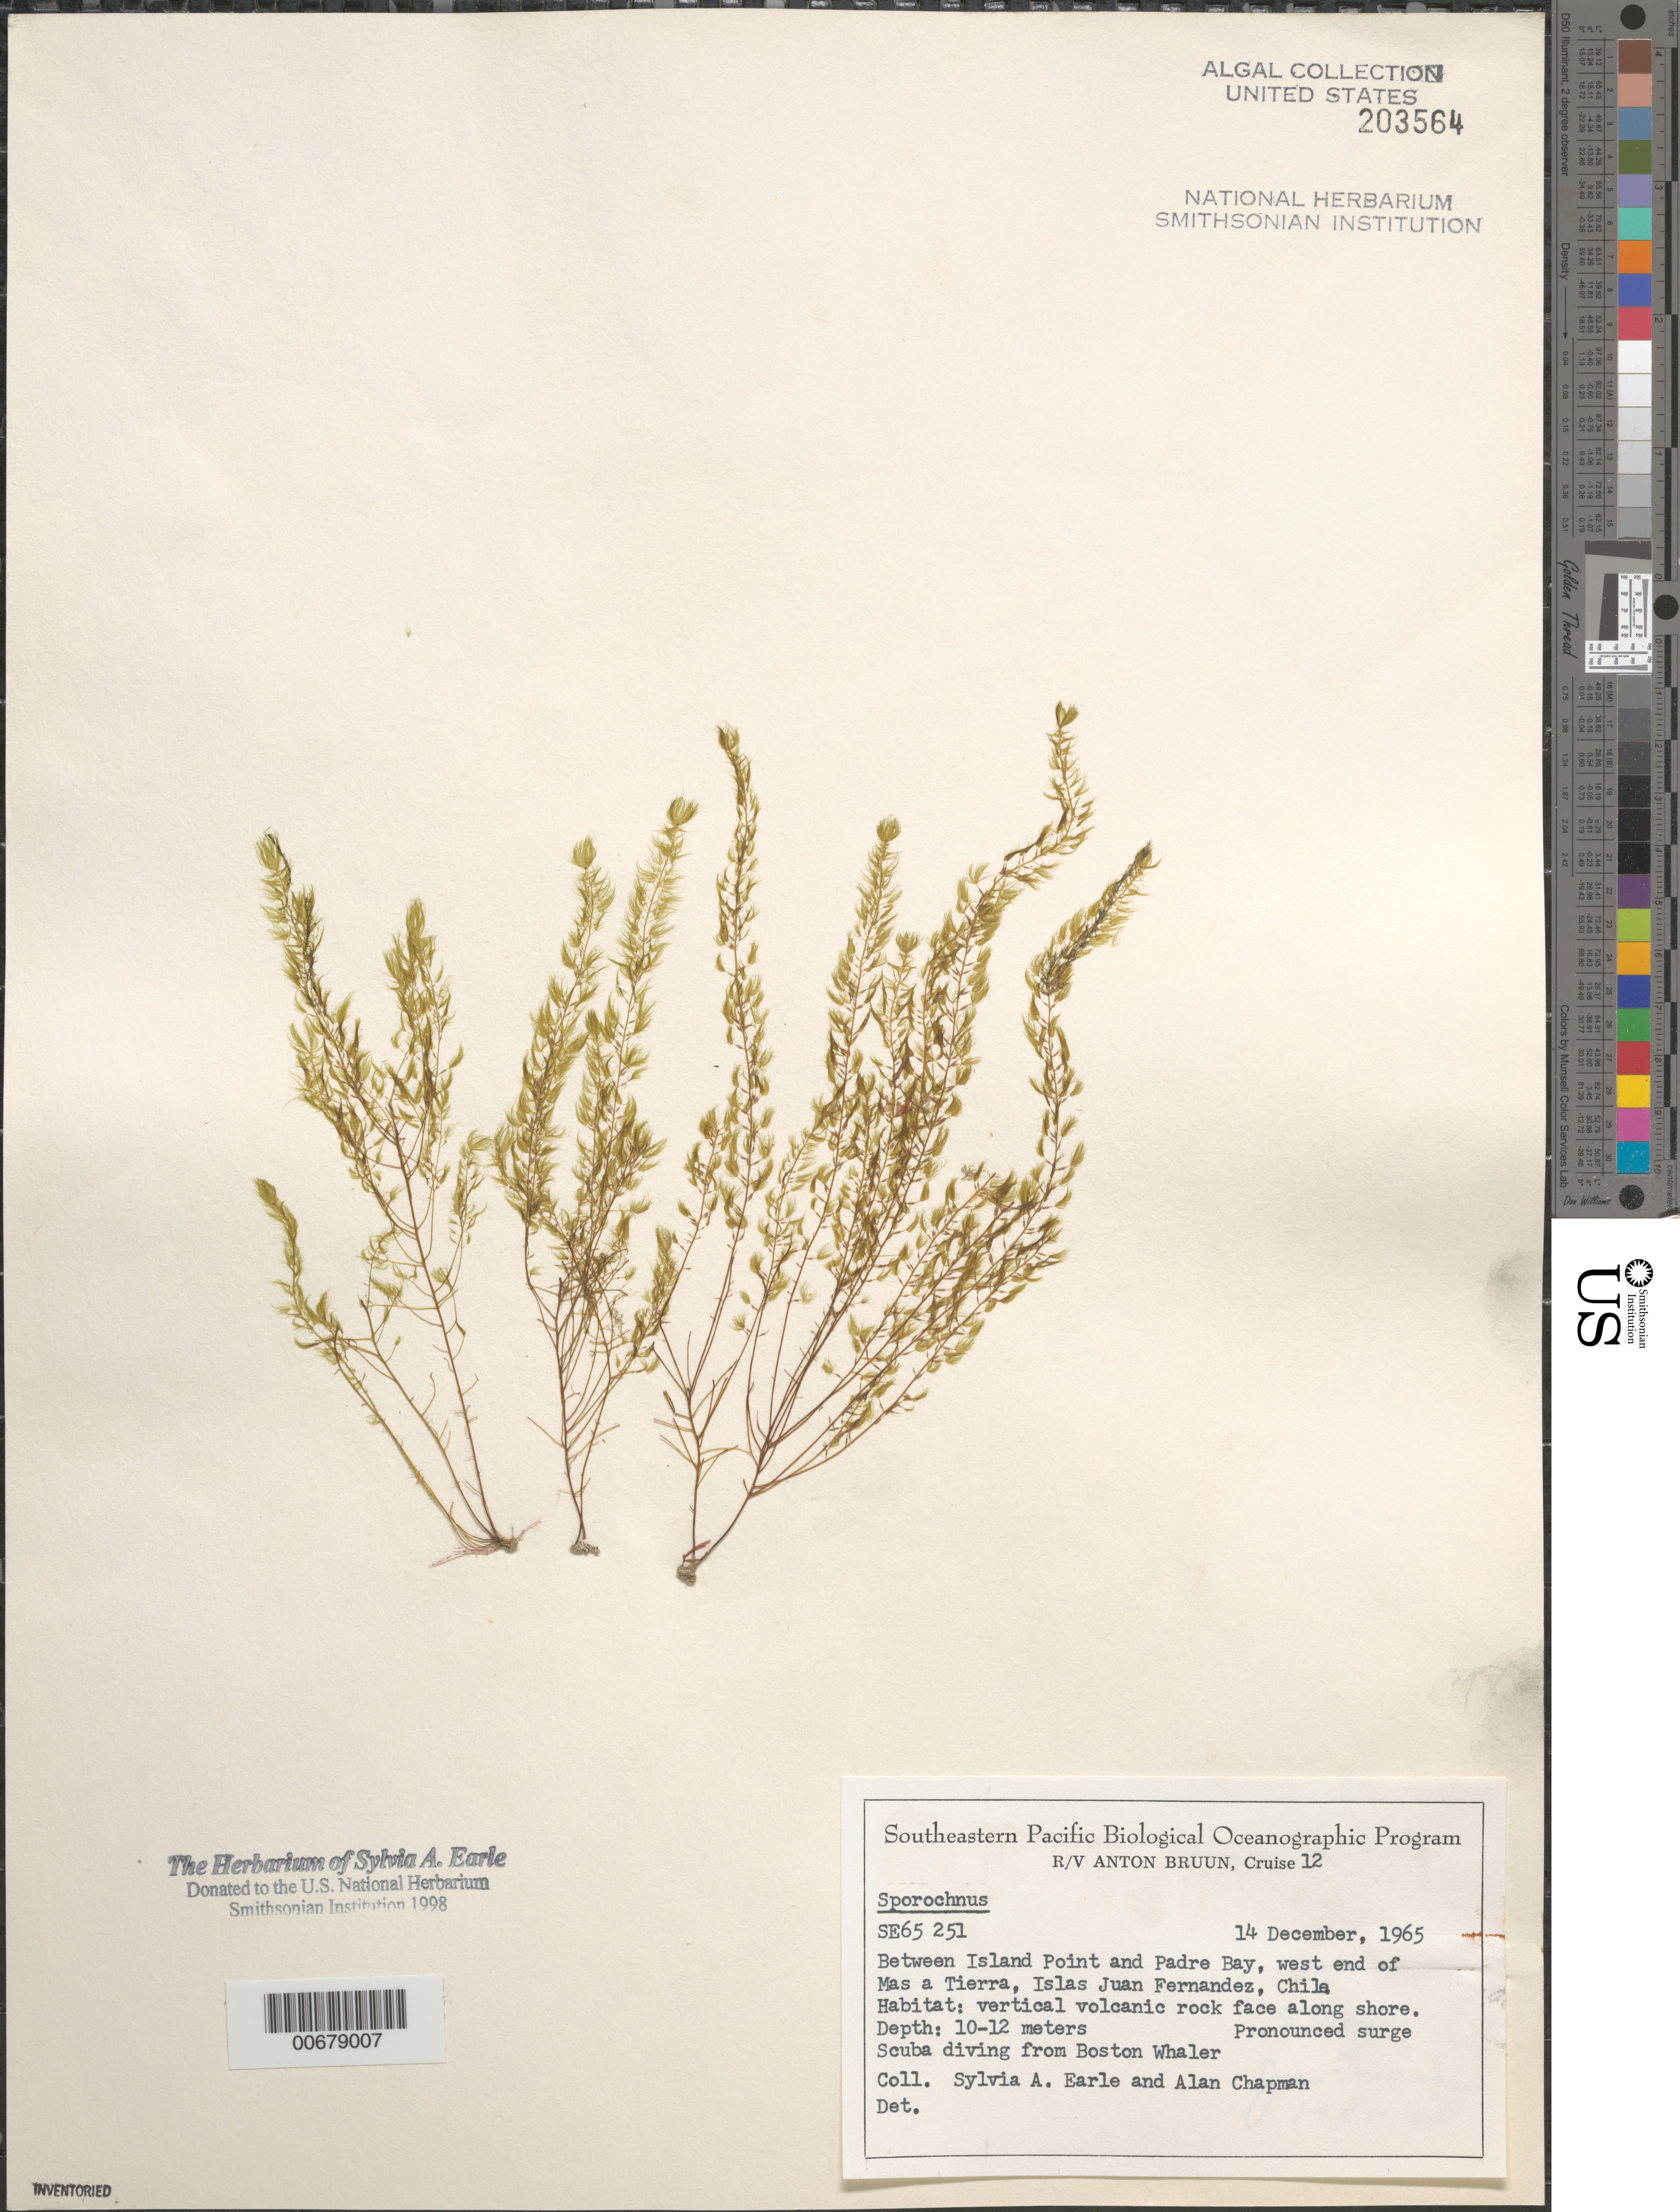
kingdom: Chromista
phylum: Ochrophyta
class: Phaeophyceae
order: Sporochnales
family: Sporochnaceae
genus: Sporochnus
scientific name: Sporochnus sp.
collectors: S. A. Earle & A. Chapman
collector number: SE 65251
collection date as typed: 14 Dec 1965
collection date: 1965-12-14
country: Chile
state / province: Valparaíso (V)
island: Isla Más a Tierra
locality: Between Island Point and Padre Bay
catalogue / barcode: US 203564